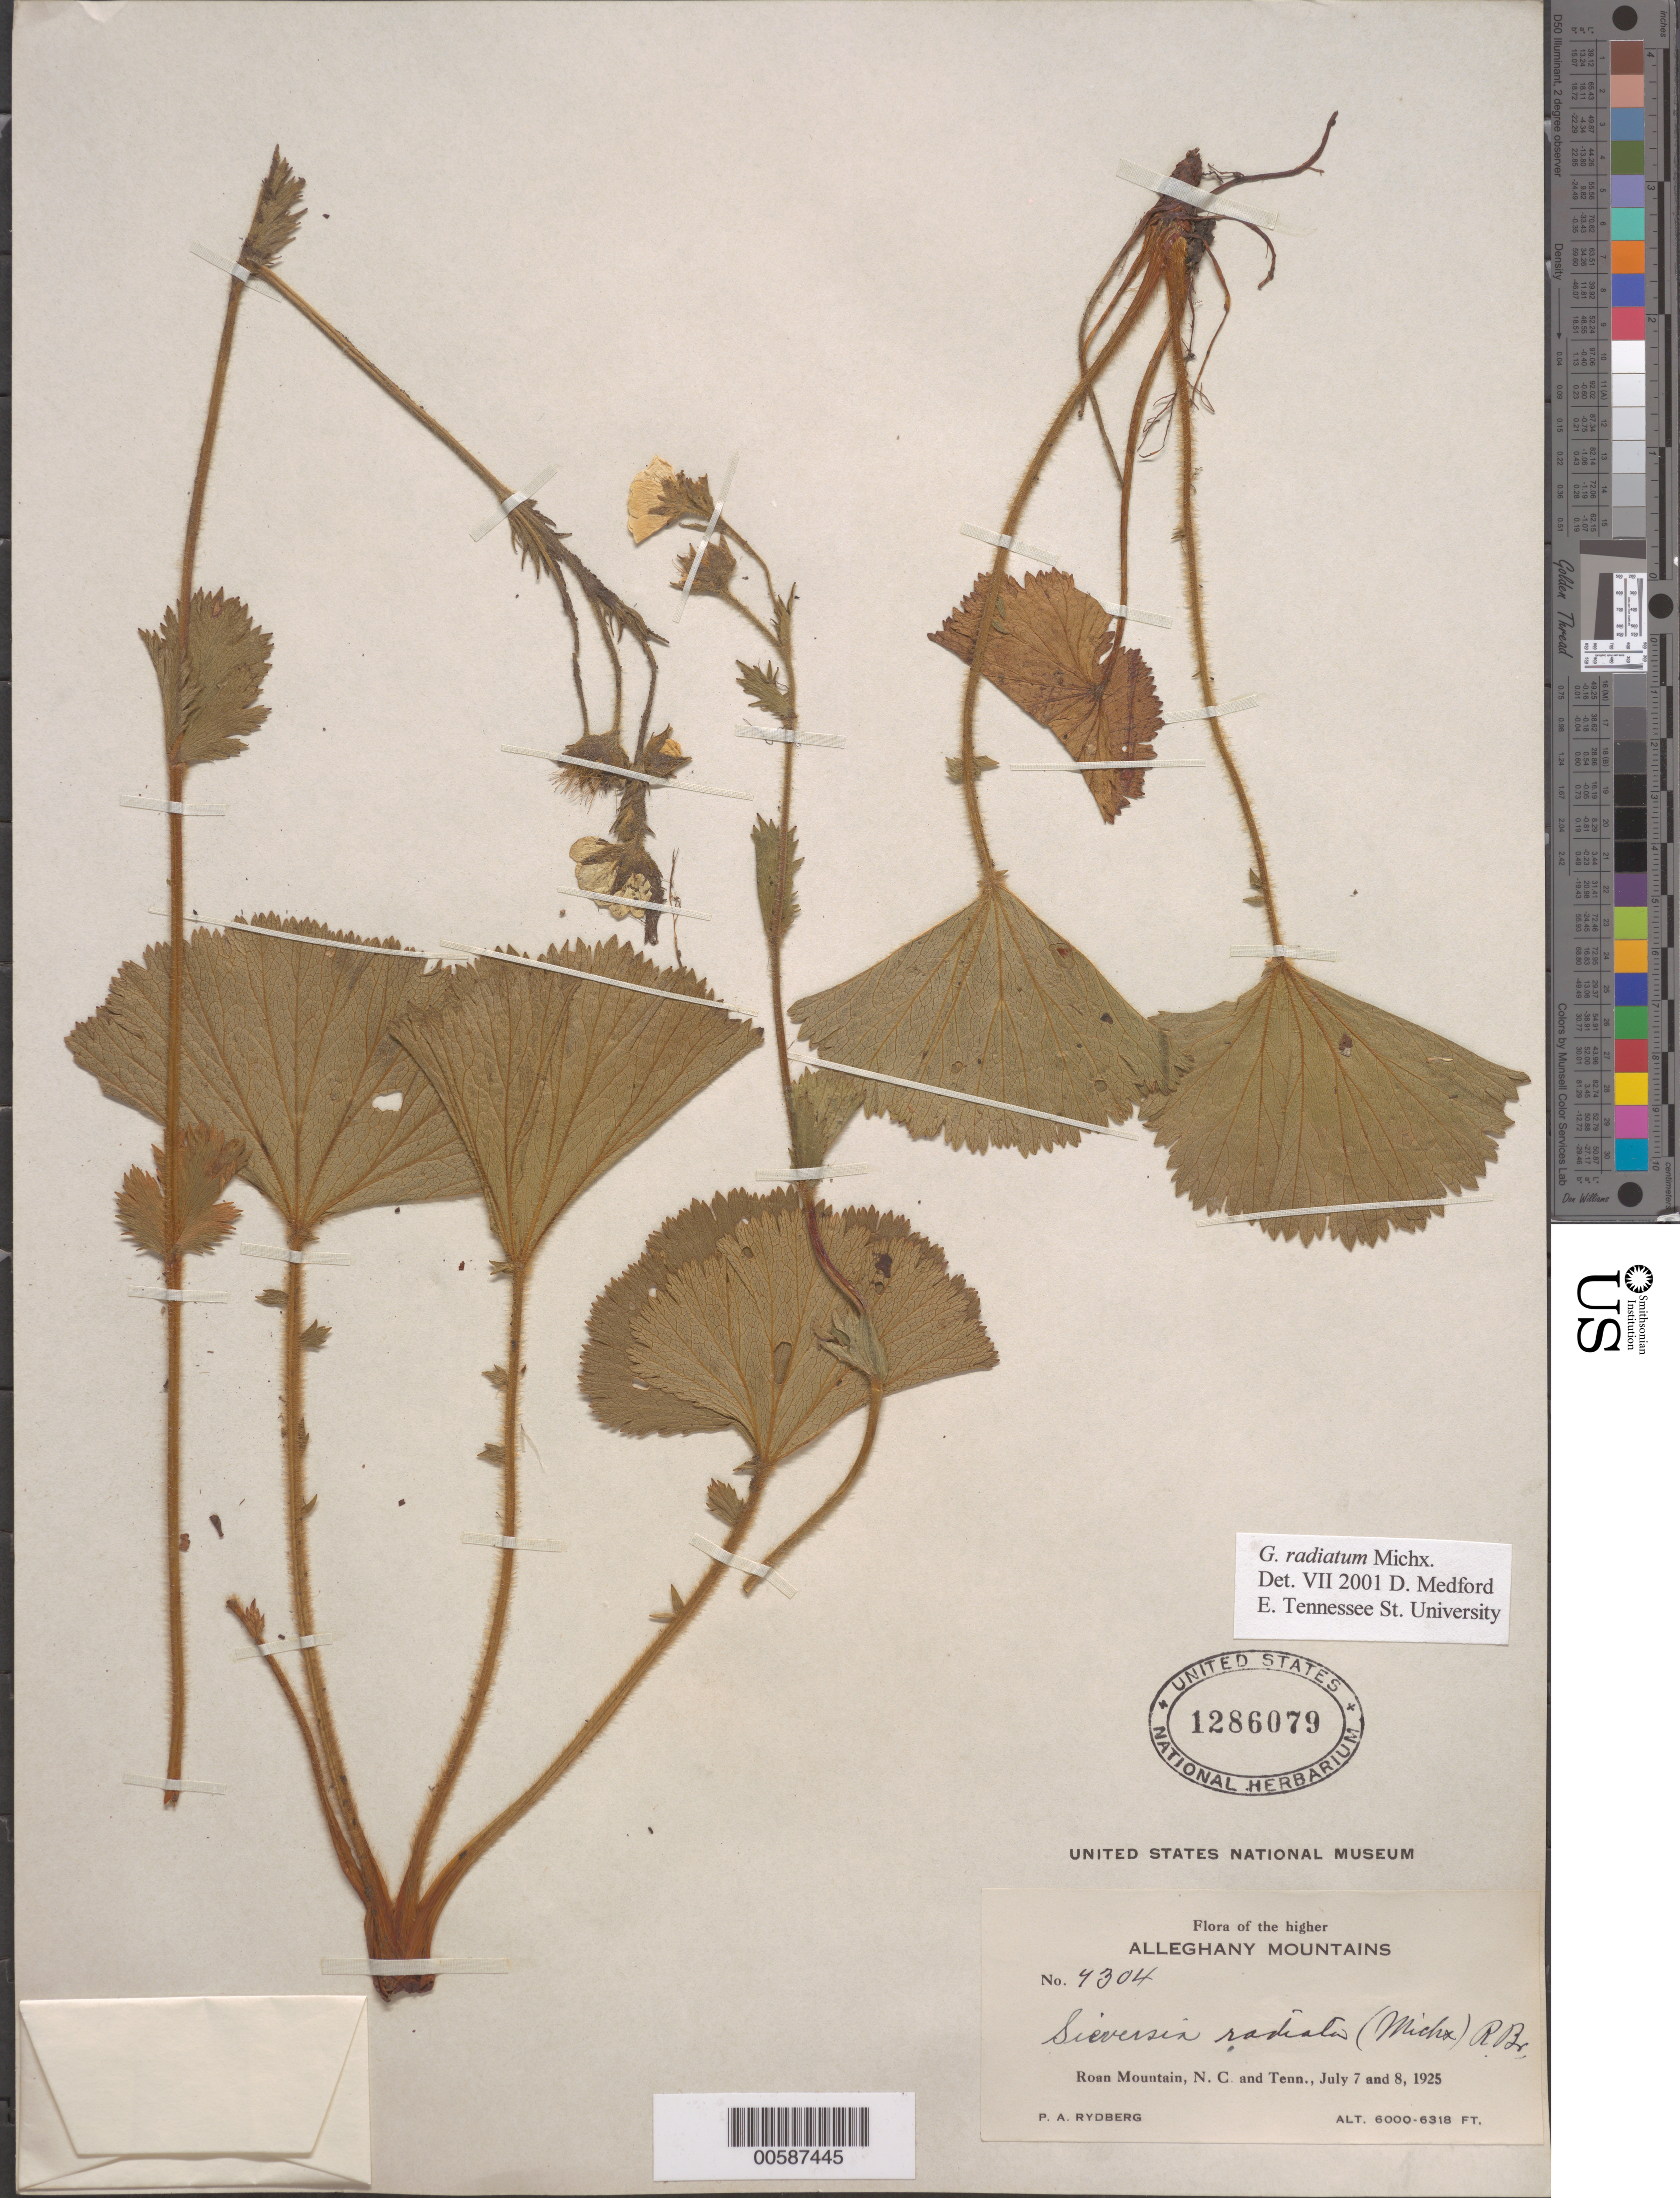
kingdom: Plantae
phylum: Tracheophyta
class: Magnoliopsida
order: Rosales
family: Rosaceae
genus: Geum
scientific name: Geum radiatum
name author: Michx.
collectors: P. A. Rydberg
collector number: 4304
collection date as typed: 07 Jul 1925 to 08 Jul 1925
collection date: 1925-07-07/1925-07-08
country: United States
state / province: North Carolina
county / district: Mitchell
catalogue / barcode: US 1286079